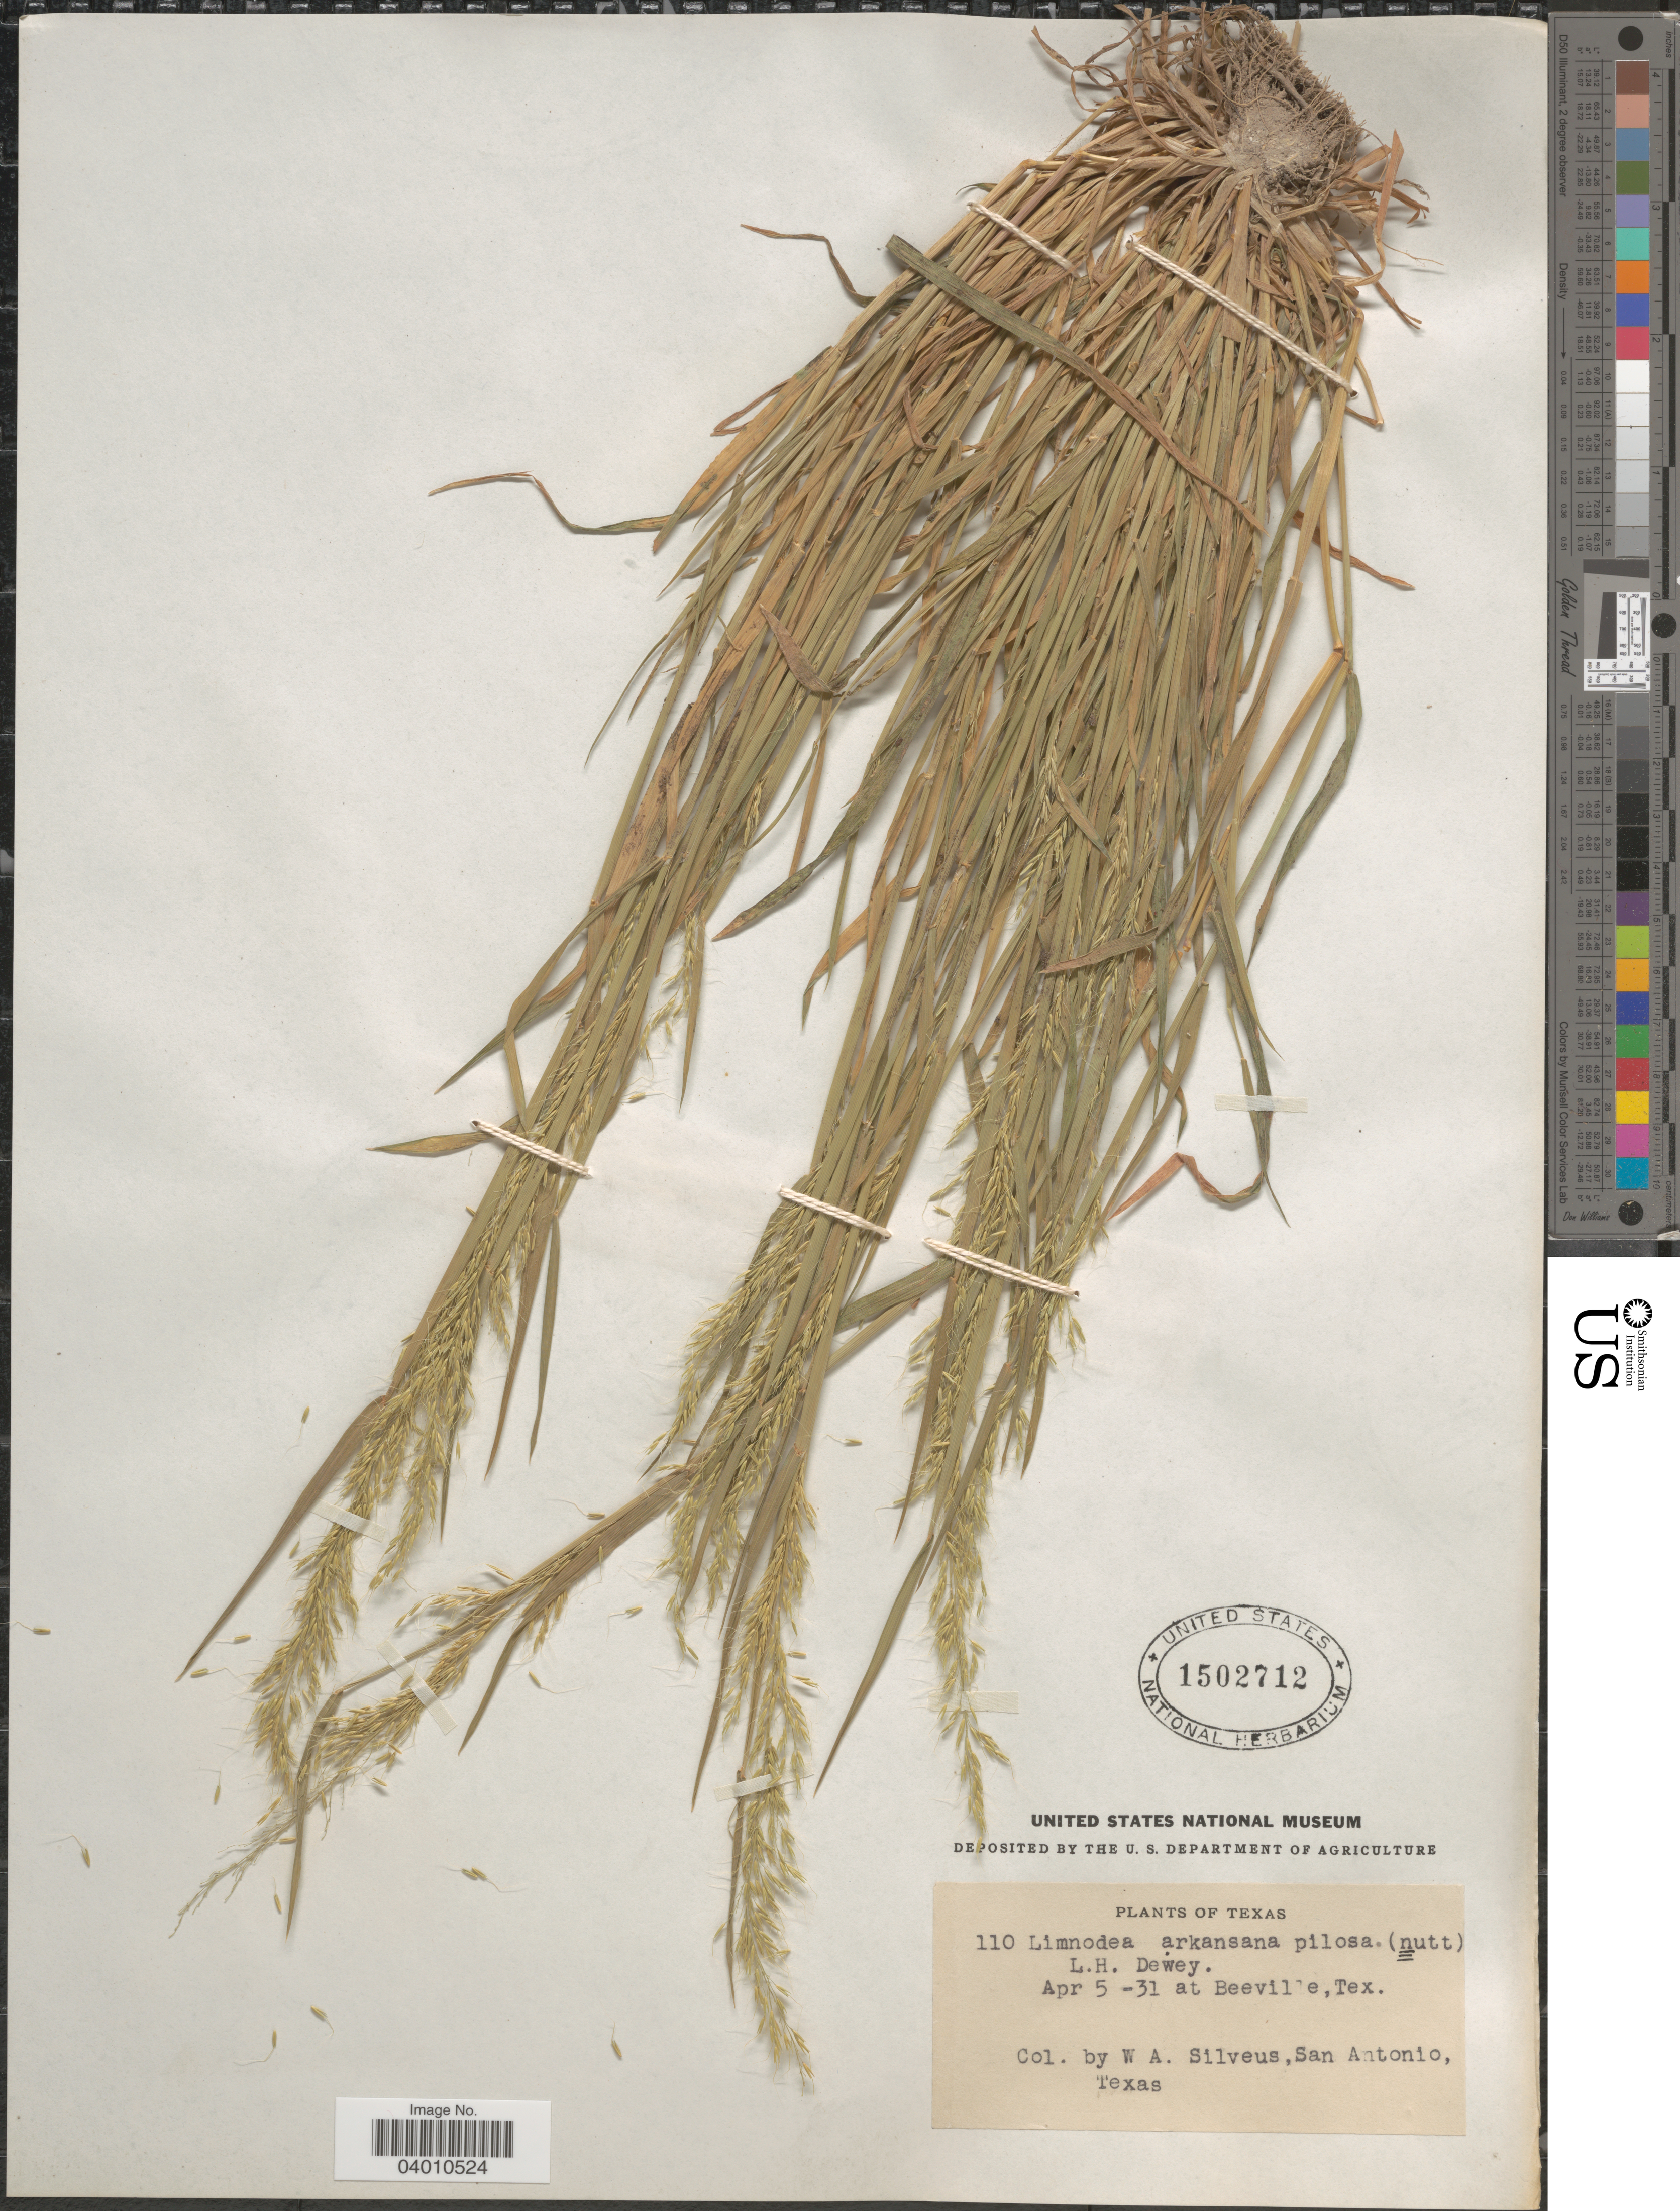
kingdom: Plantae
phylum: Tracheophyta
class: Liliopsida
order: Poales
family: Poaceae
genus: Limnodea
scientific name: Limnodea arkansana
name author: (Nutt.) L.H. Dewey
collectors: W. Silveus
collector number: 110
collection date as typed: Transcribed d/m/y: 5/4/31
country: United States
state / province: Texas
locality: At Beeville.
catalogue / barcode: US 1502712